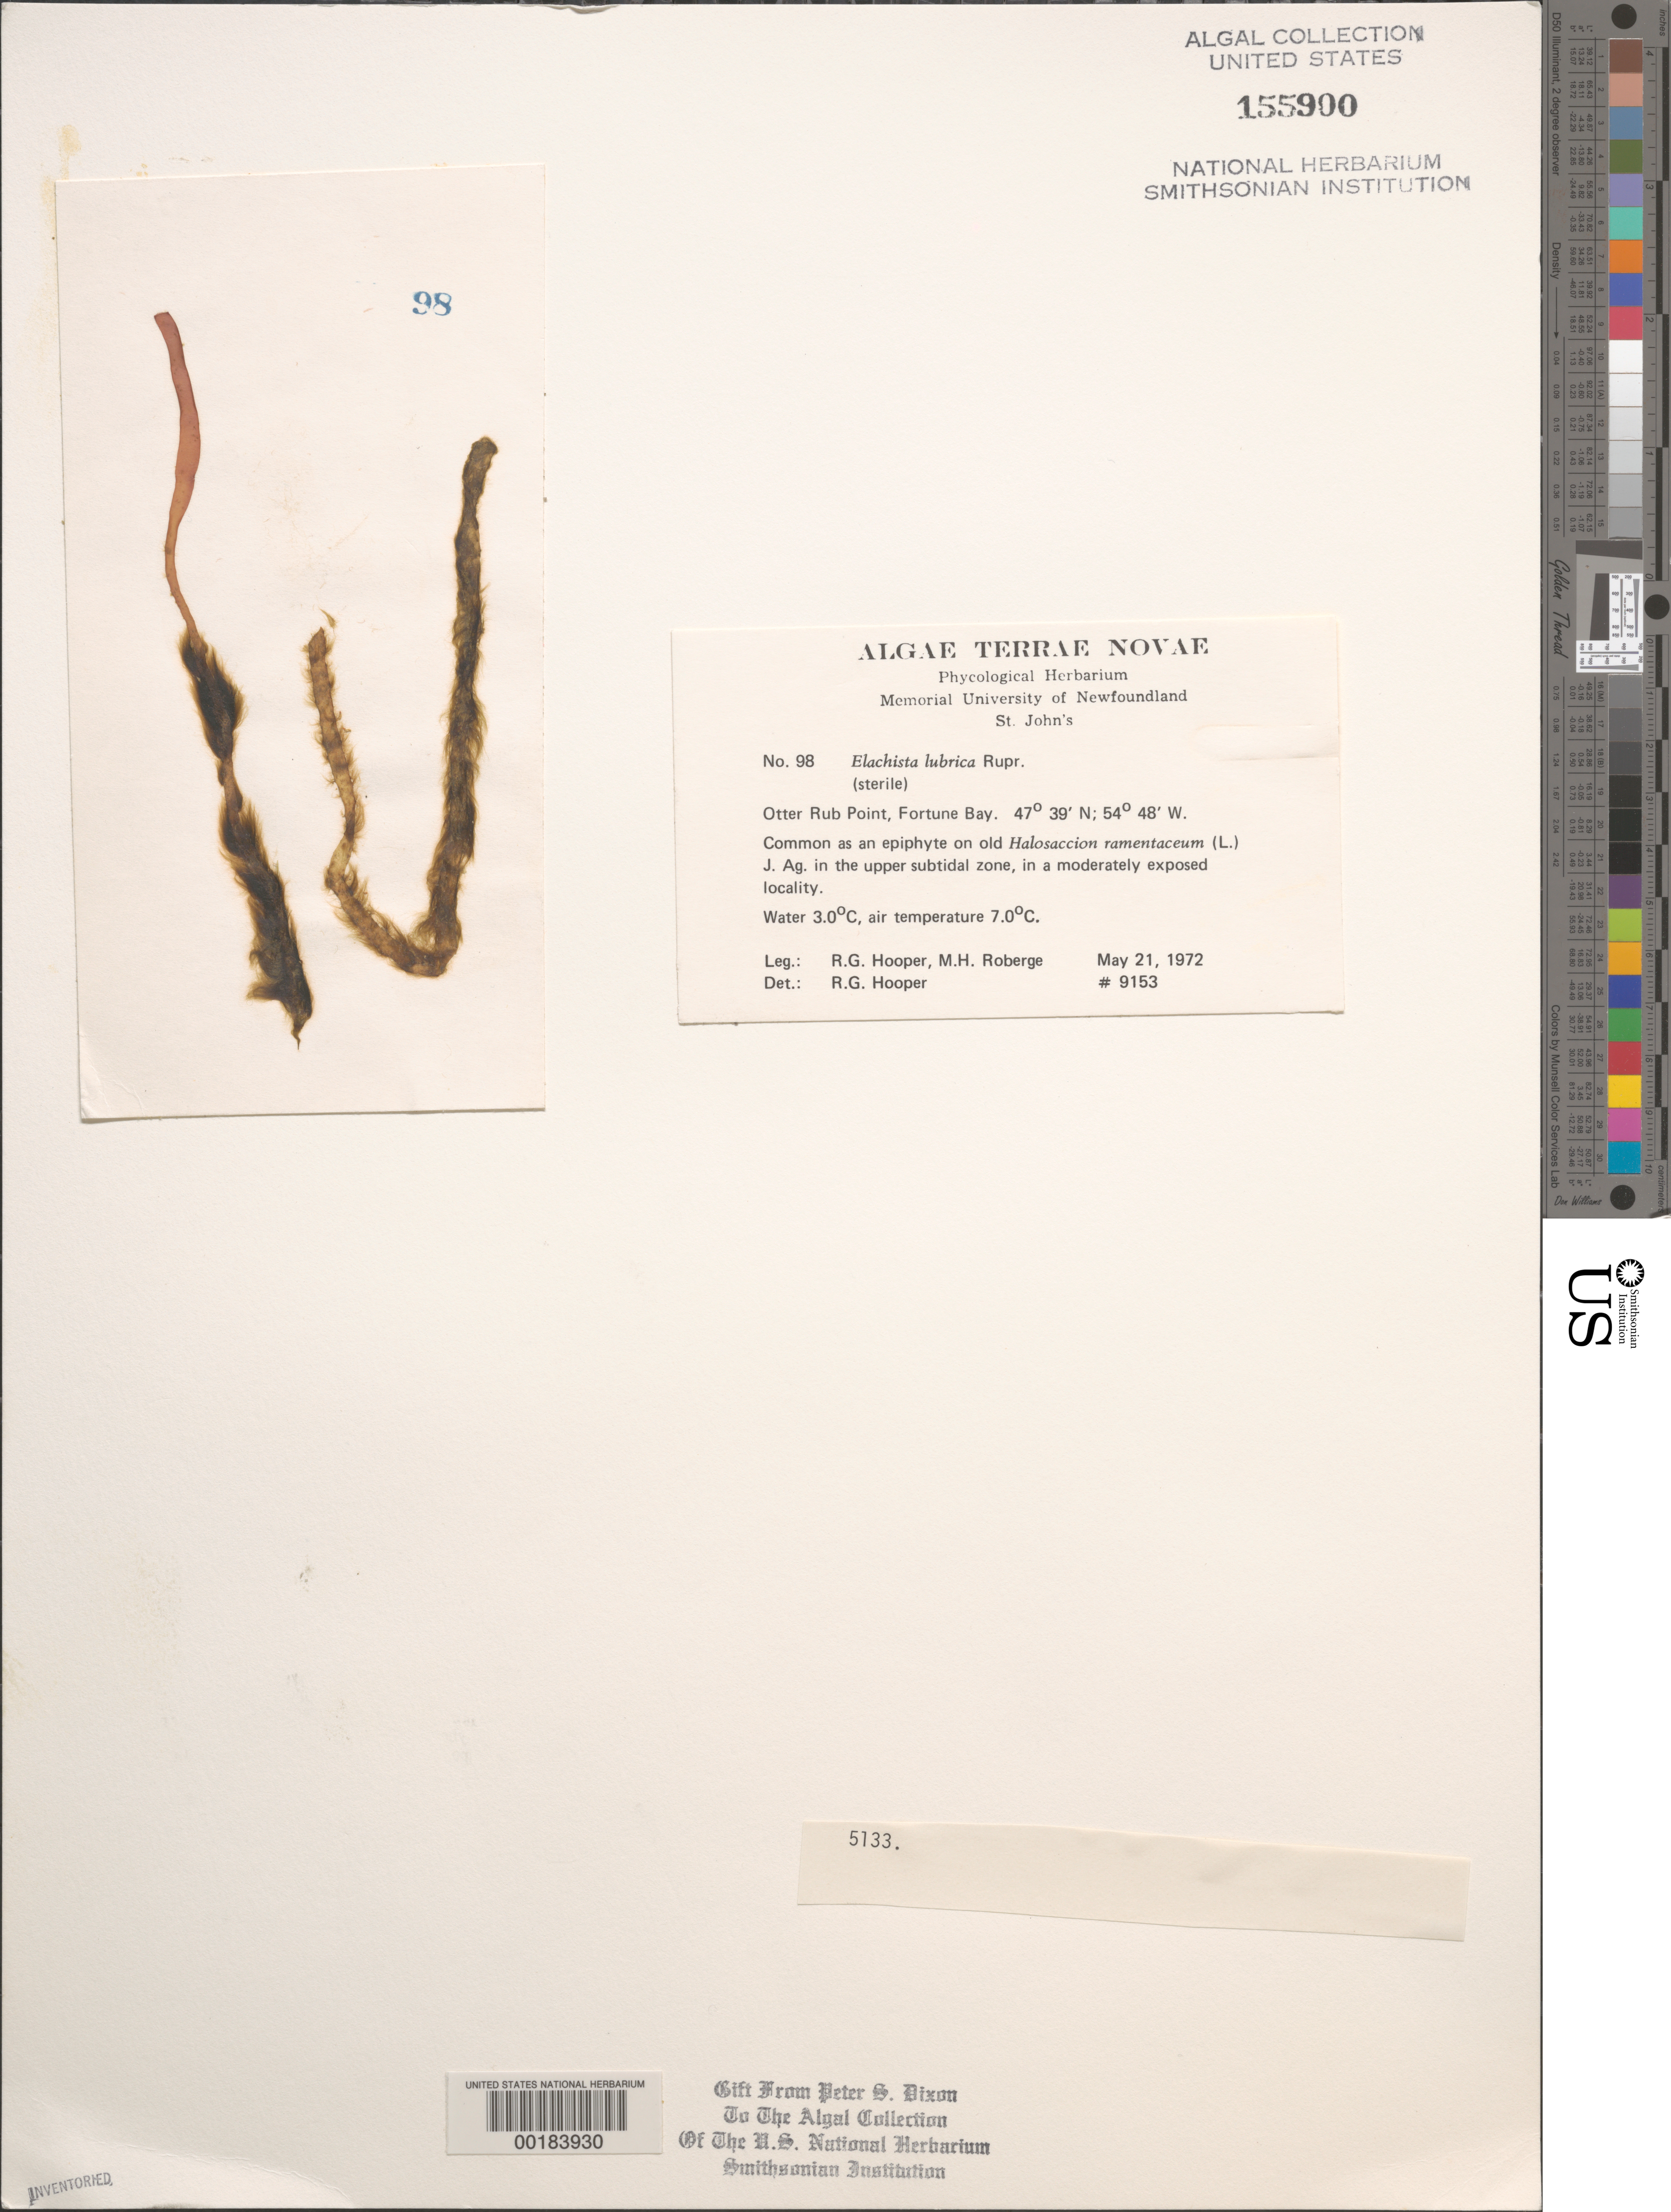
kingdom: Chromista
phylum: Ochrophyta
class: Phaeophyceae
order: Ectocarpales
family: Chordariaceae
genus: Elachista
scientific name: Elachista fucicola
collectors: R. G. Hooper & M. Roberge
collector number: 9153 & PSD 5133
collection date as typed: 21 May 1972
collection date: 1972-05-21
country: Canada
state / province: Newfoundland and Labrador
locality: Otter Rub Point, Fortune Bay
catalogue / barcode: US 155900